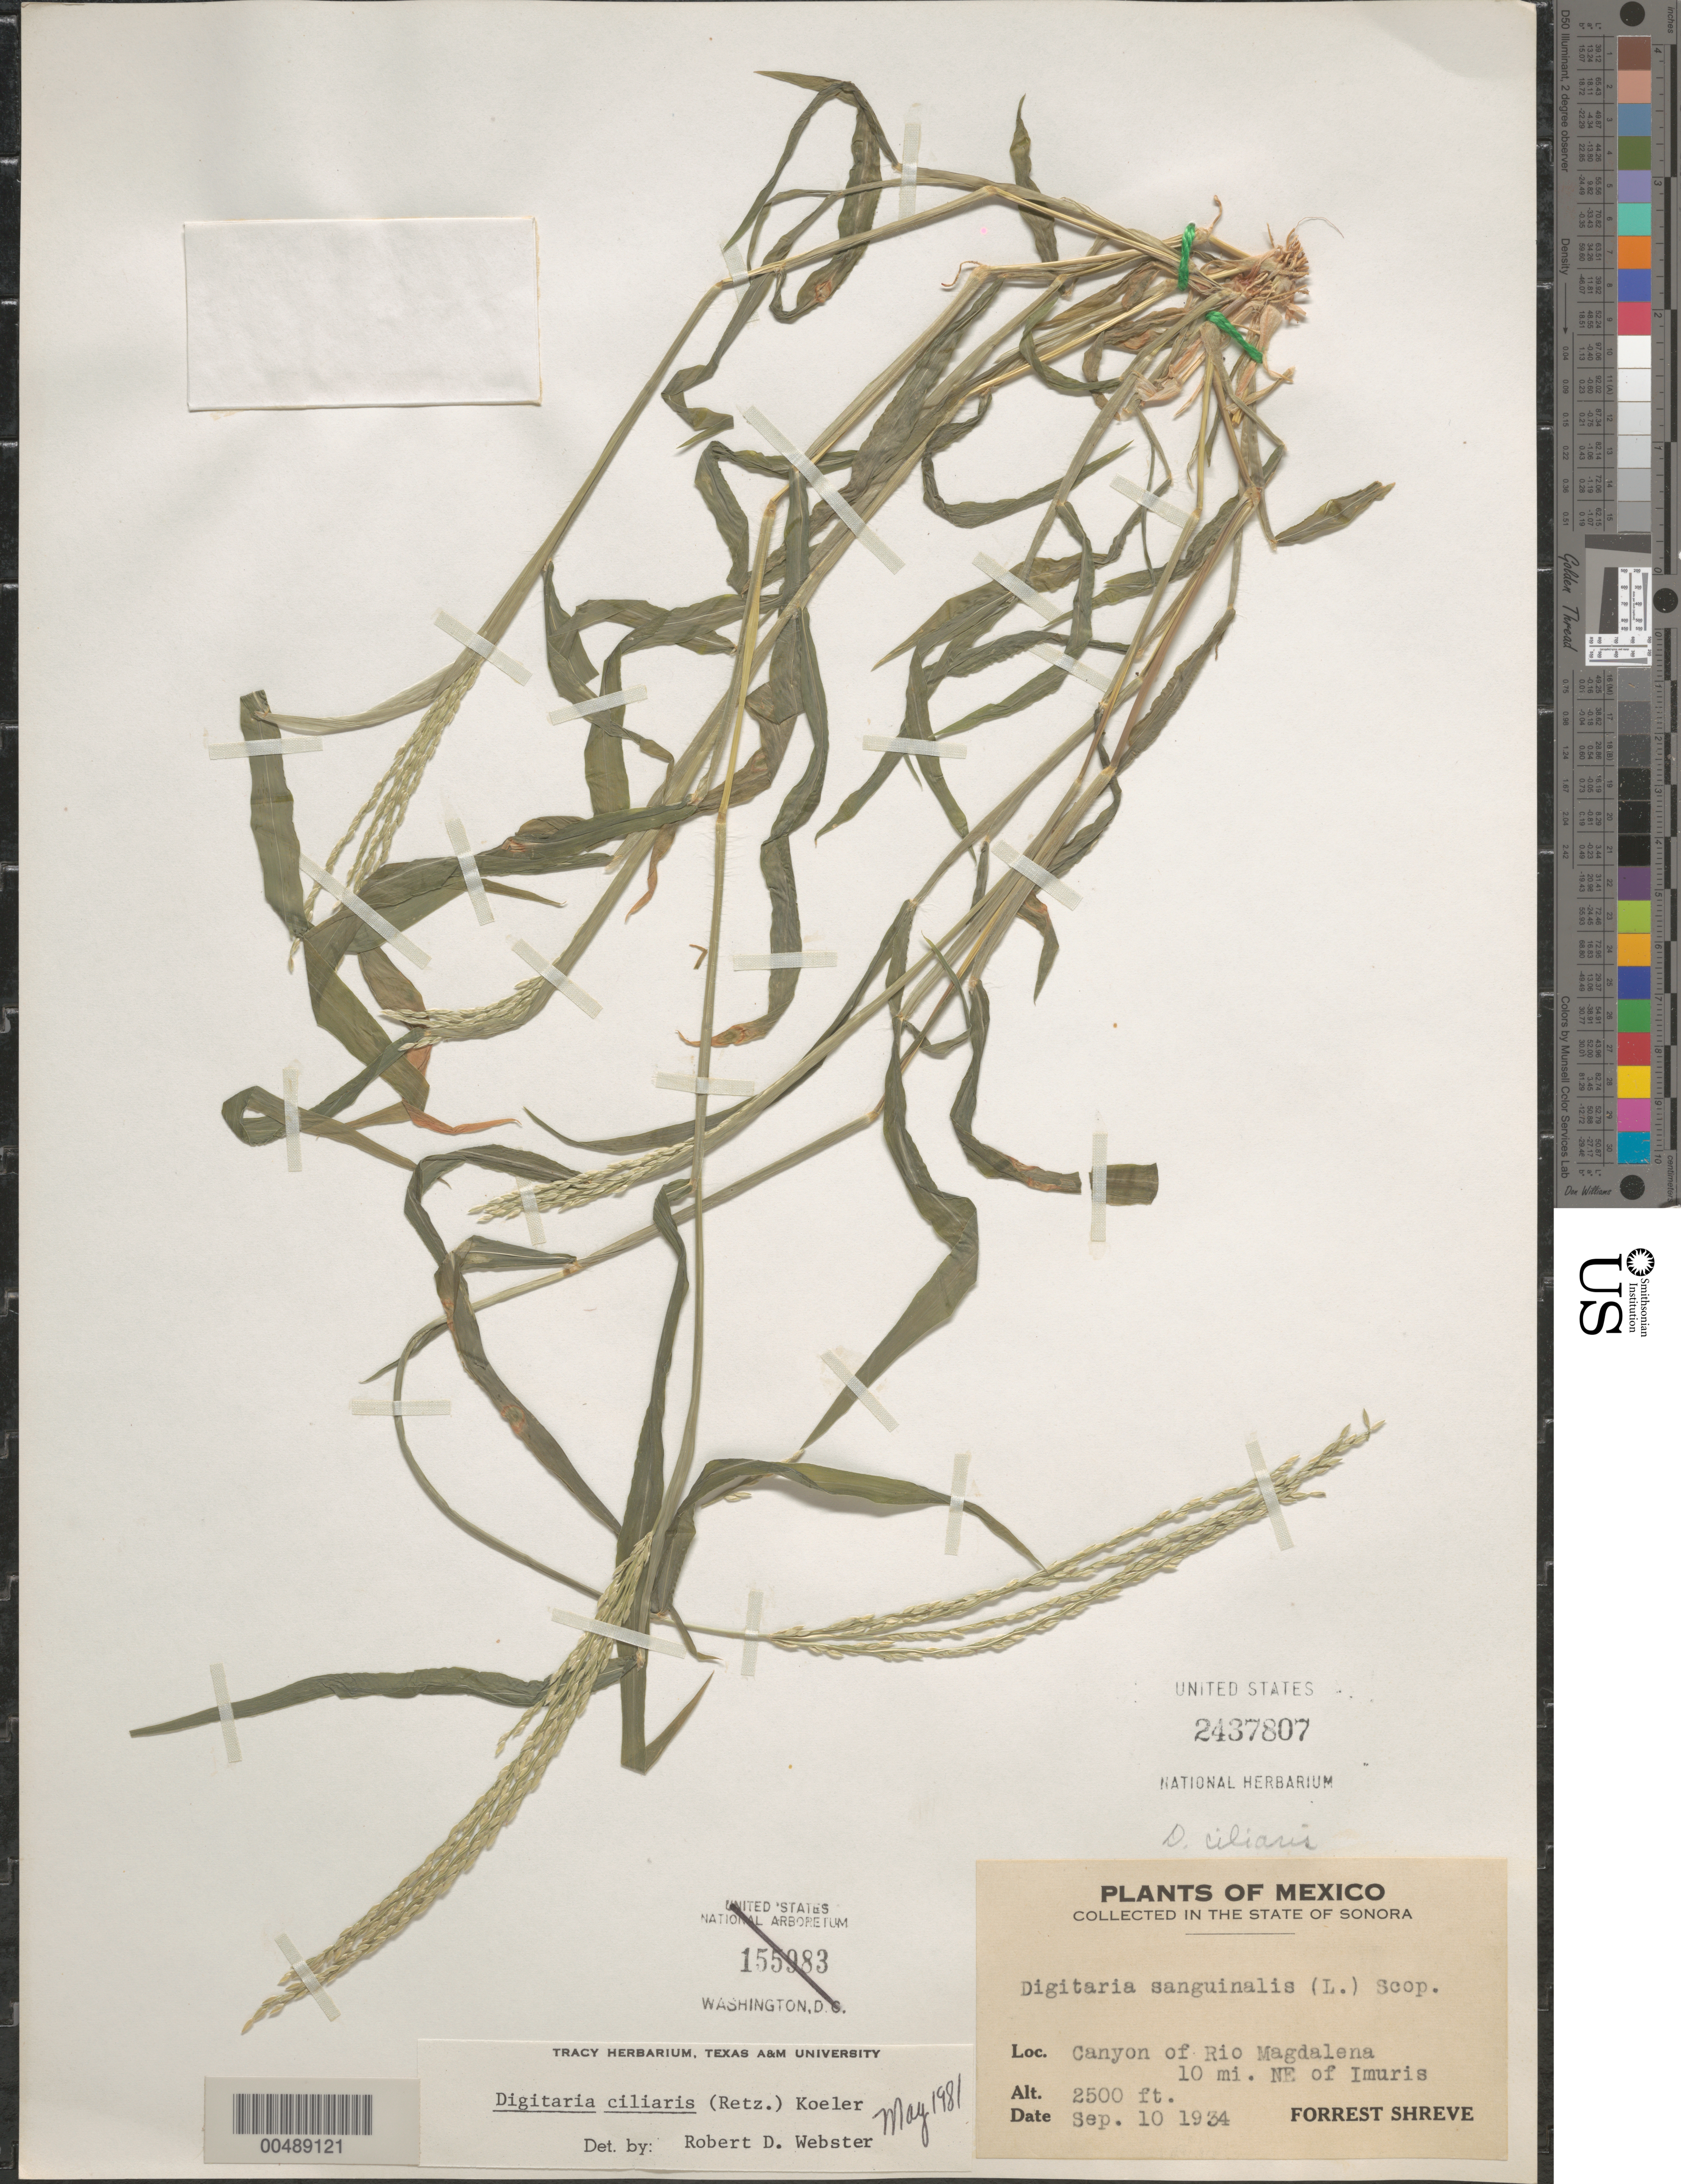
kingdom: Plantae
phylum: Tracheophyta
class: Liliopsida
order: Poales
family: Poaceae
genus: Digitaria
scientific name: Digitaria ciliaris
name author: (Retz.) Koeler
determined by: Webster, Robert D.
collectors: F. Shreve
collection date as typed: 10 Sep 1934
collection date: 1934-09-10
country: Mexico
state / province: Sonora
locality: Canyon of Rio Magdalena 10 mi NE of Imuris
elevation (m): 762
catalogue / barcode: US 2437807